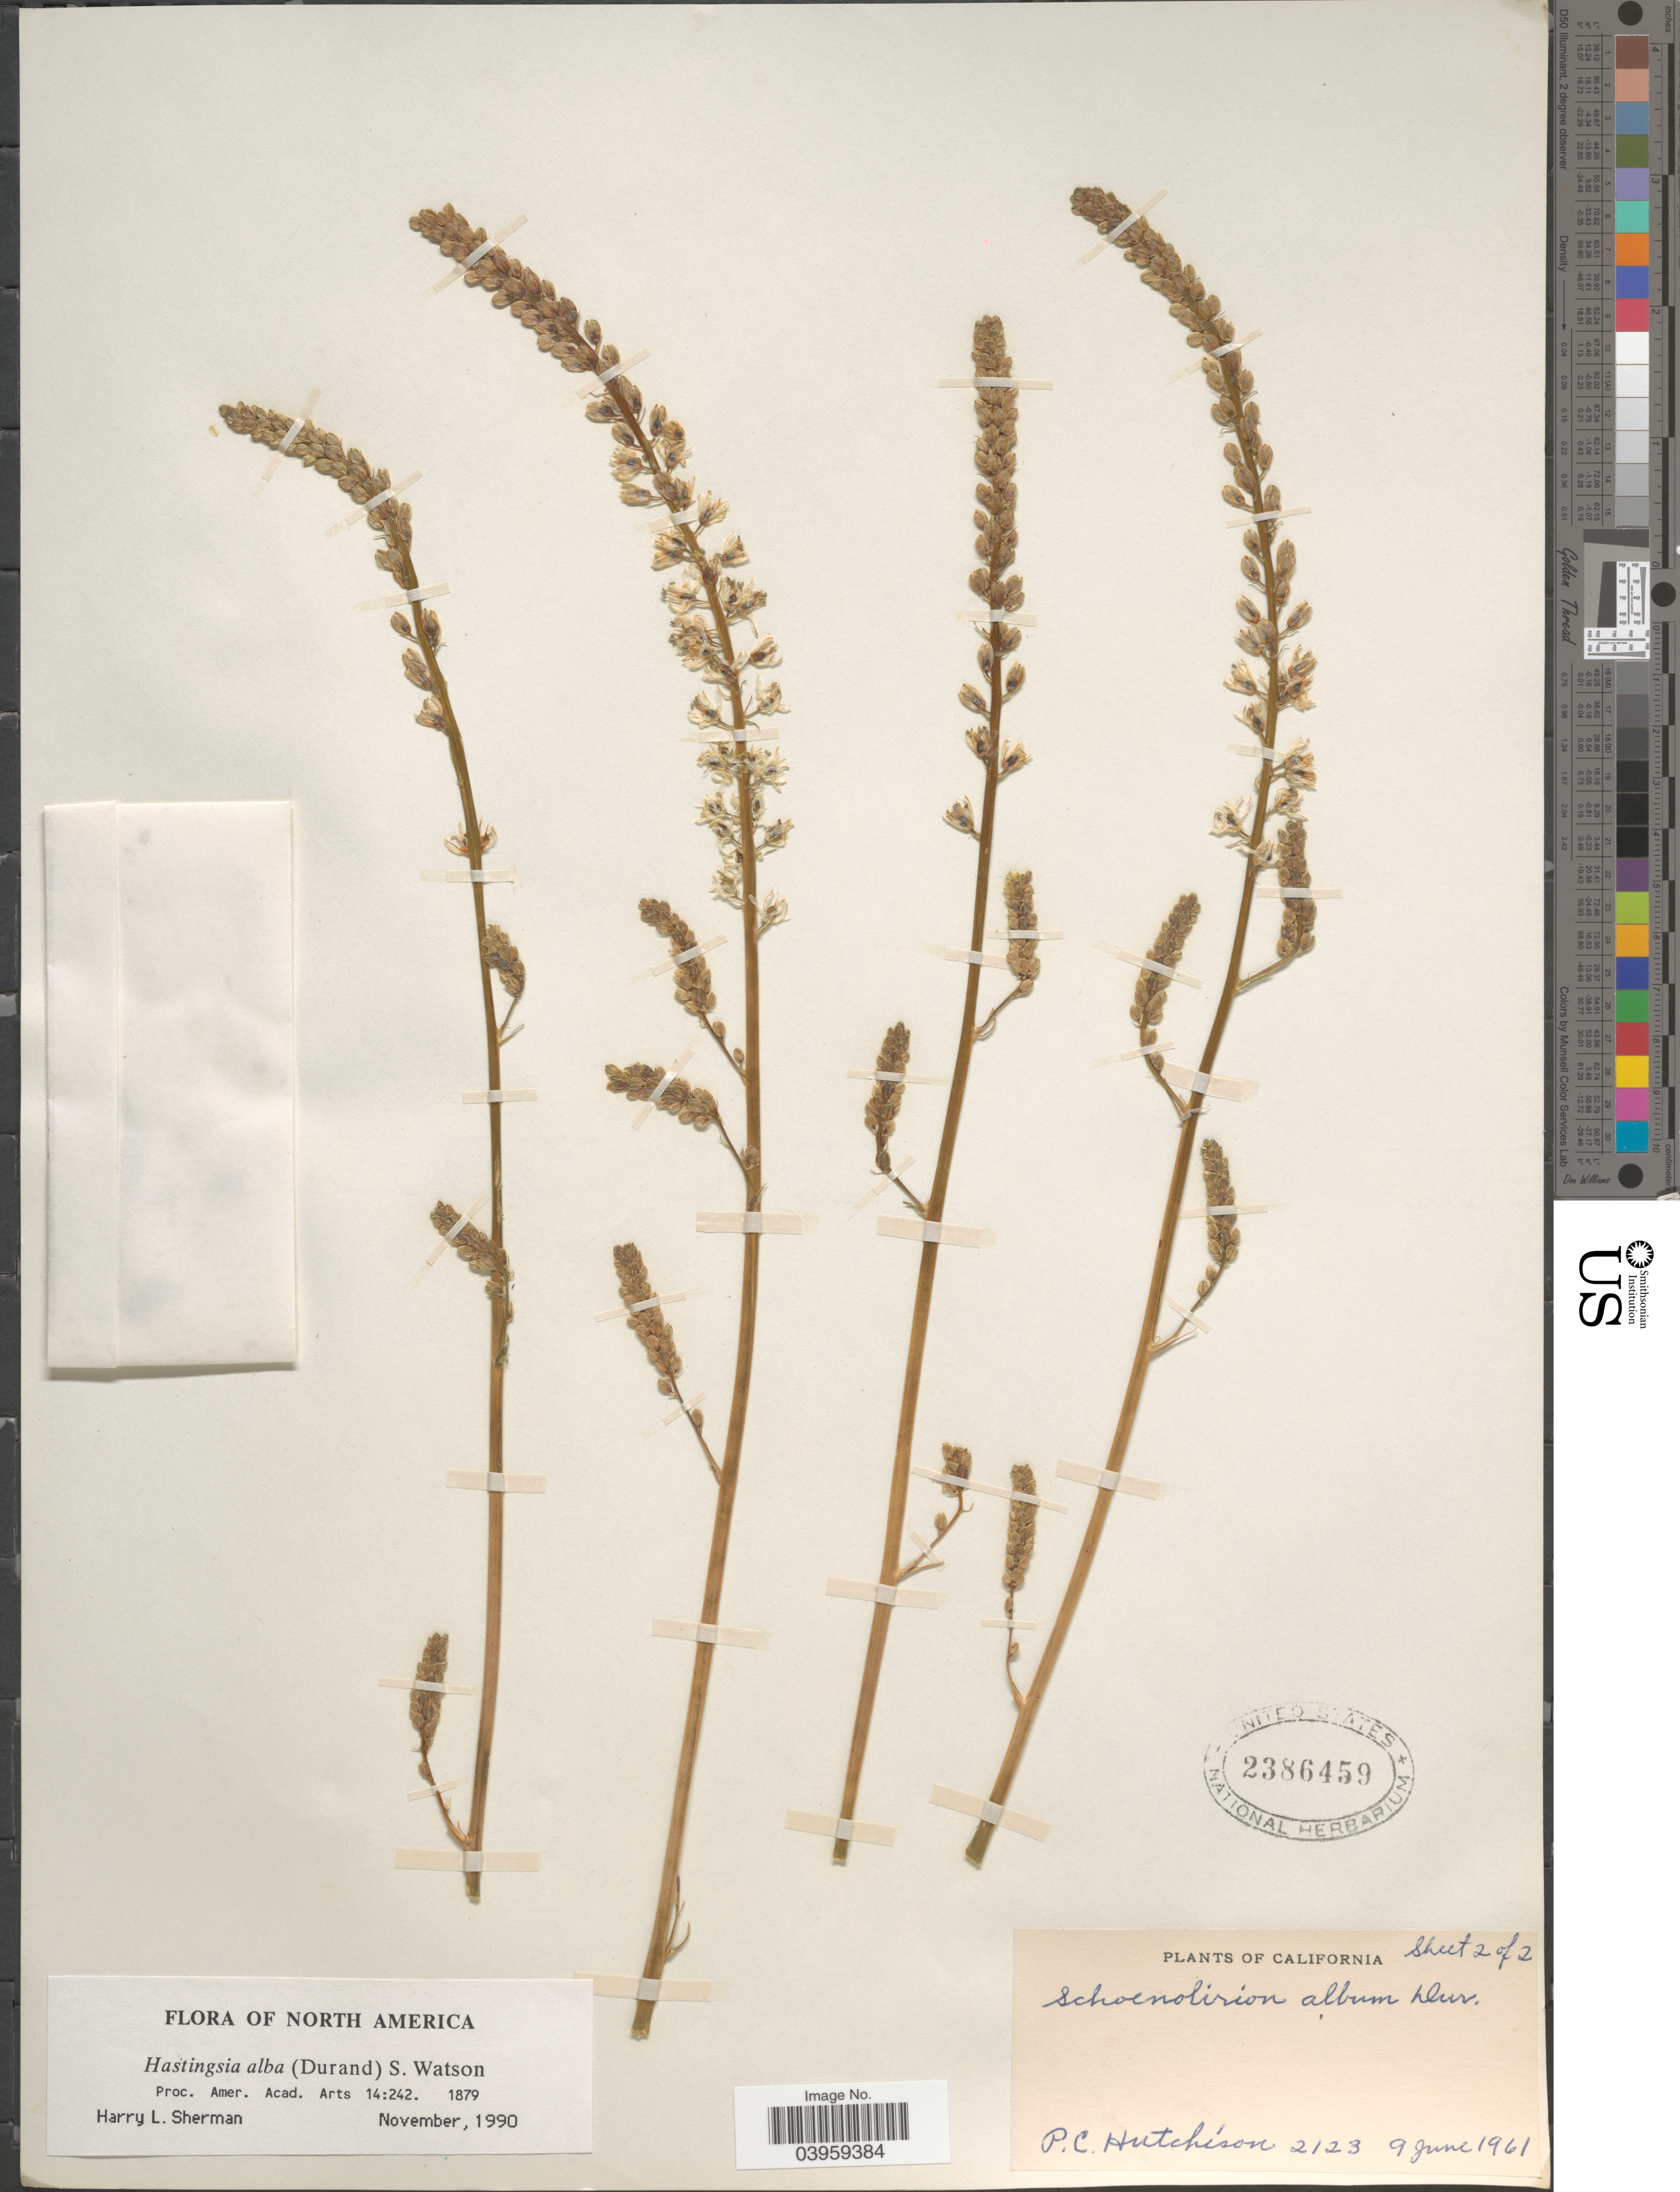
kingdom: Plantae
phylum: Tracheophyta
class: Liliopsida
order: Asparagales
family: Asparagaceae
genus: Hastingsia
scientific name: Hastingsia alba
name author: (Durand) S. Watson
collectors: P. C. Hutchison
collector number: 2123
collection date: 1961-06-09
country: United States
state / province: California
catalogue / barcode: US 2386459